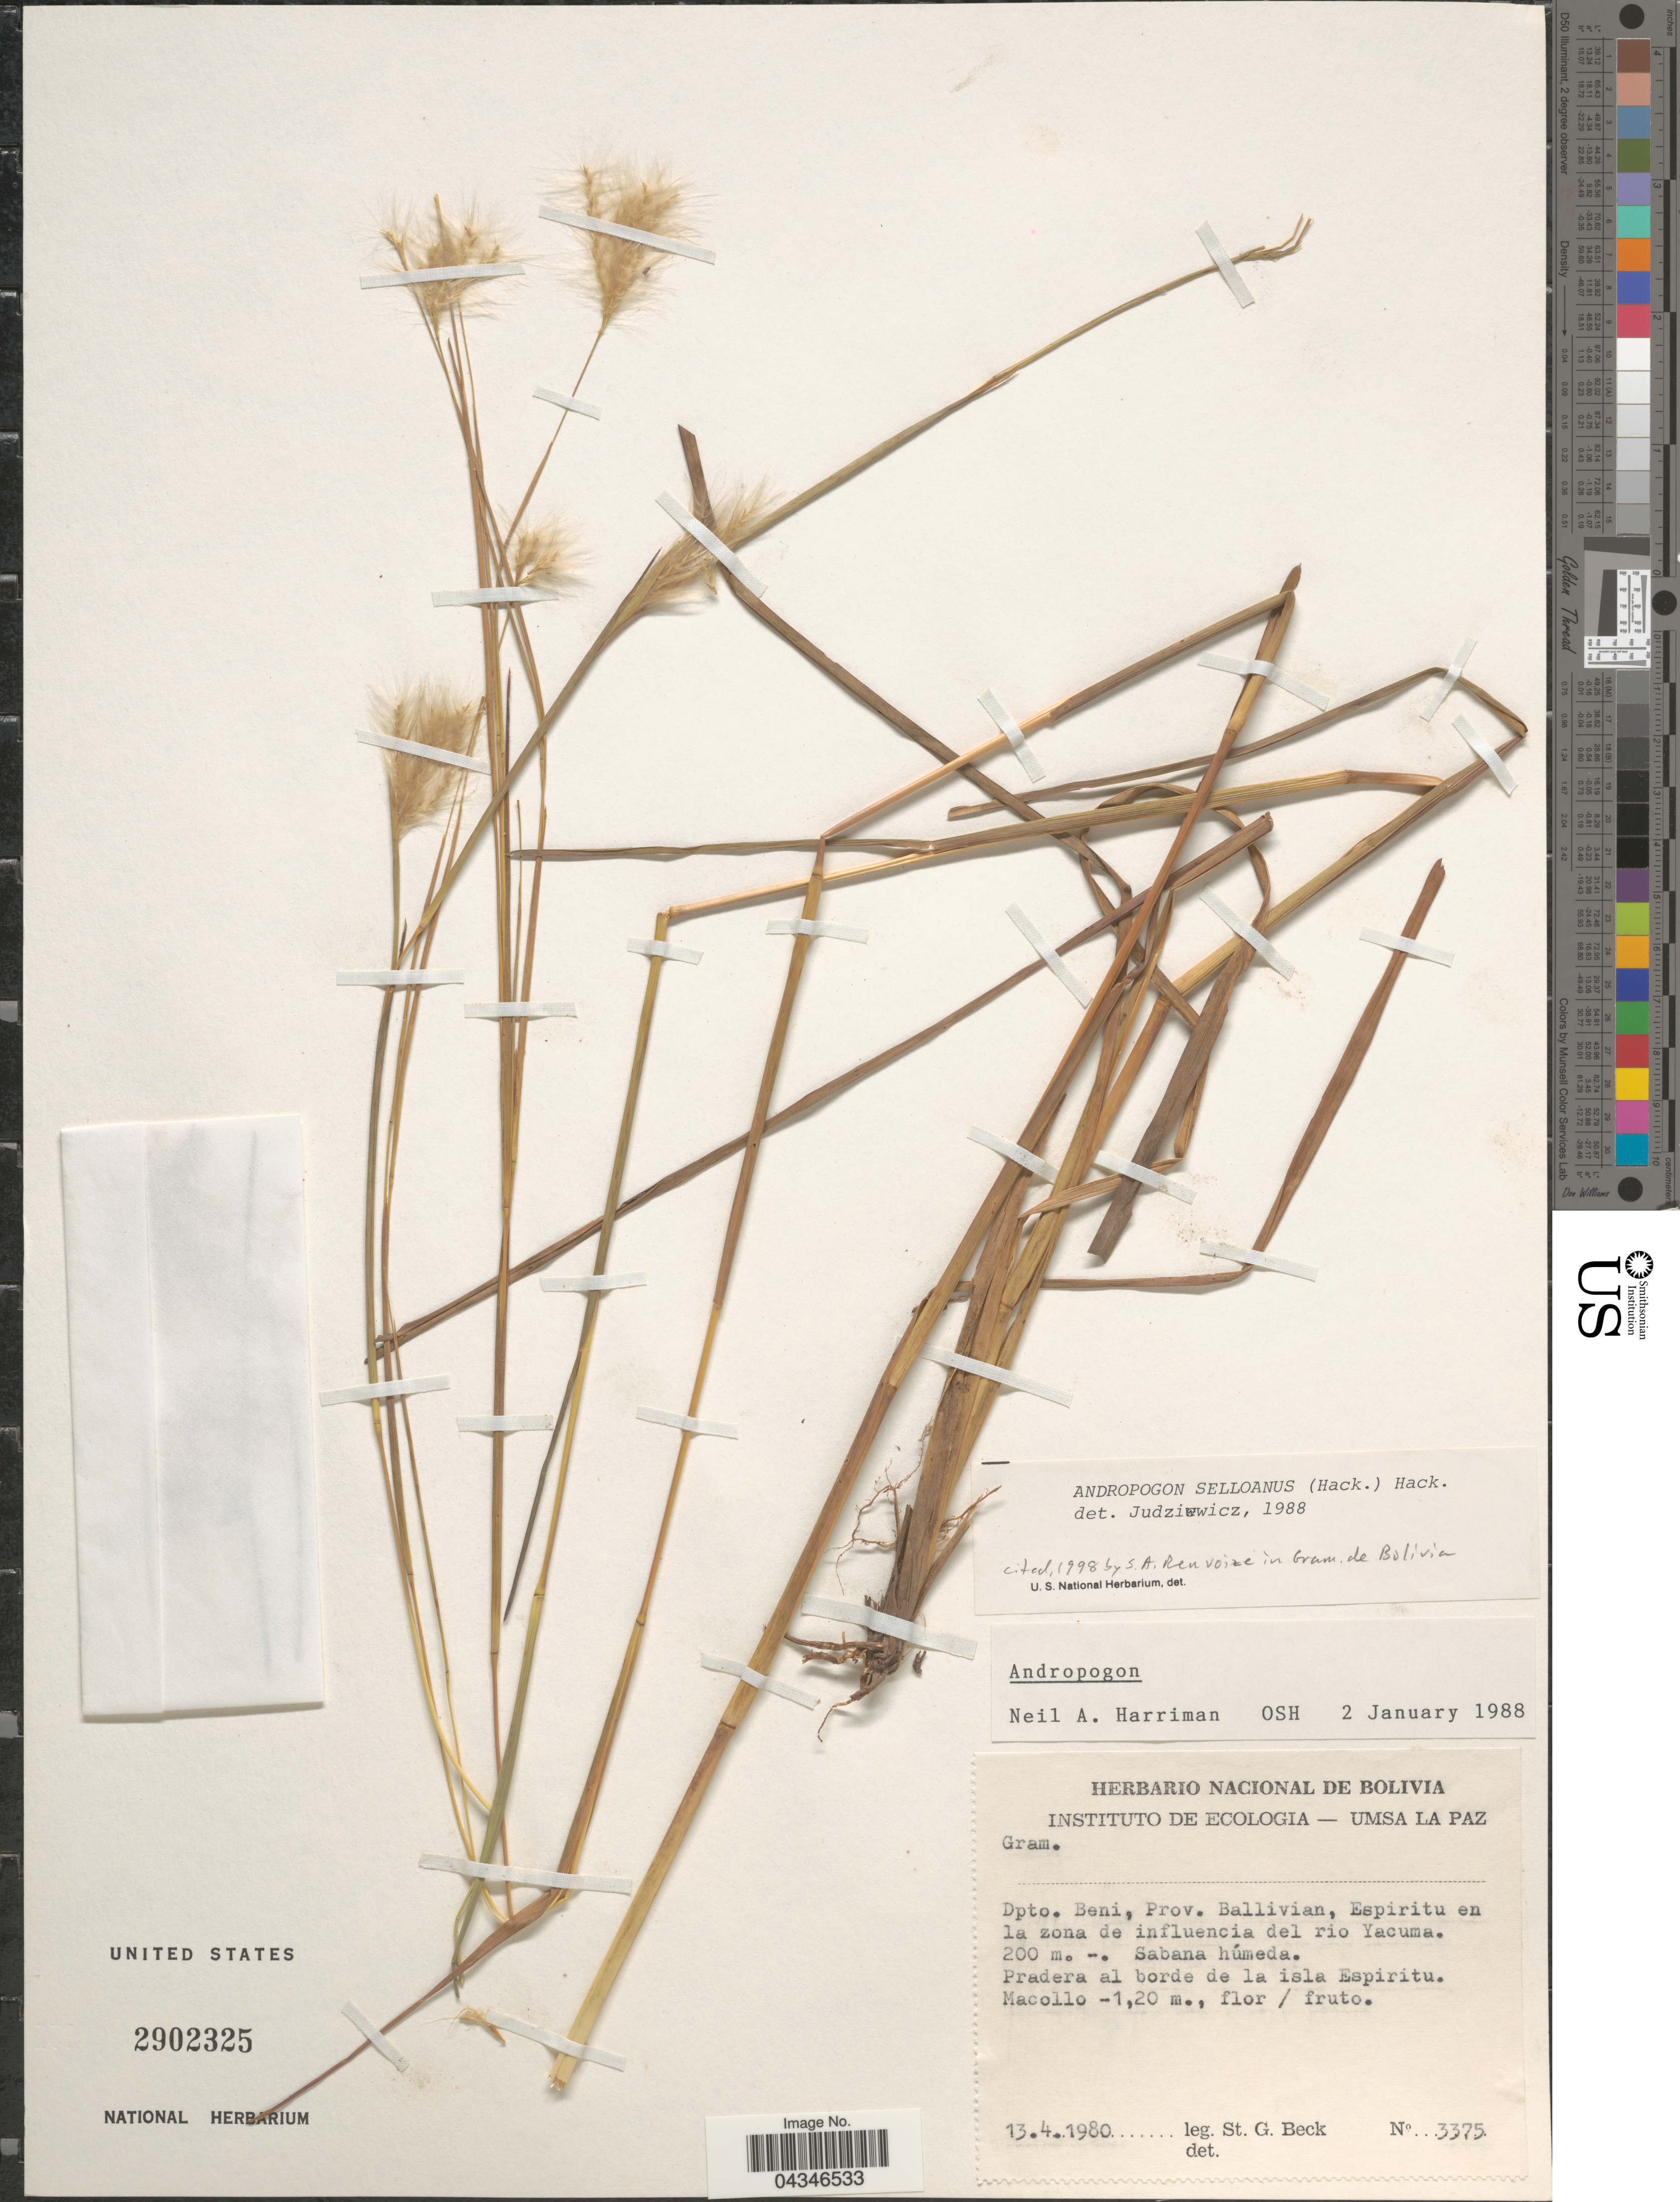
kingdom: Plantae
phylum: Tracheophyta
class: Liliopsida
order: Poales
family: Poaceae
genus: Andropogon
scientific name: Andropogon selloanus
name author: (Hack.) Hack.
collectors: S. G. Beck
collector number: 3375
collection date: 1980-04-13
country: Bolivia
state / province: Beni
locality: Dpto. Beni, Prov. Ballivian, Espiritu en la zona de influencia del rio Yacuma. Pradera al borde de la isla Espiritu.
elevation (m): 200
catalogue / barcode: US 2902325